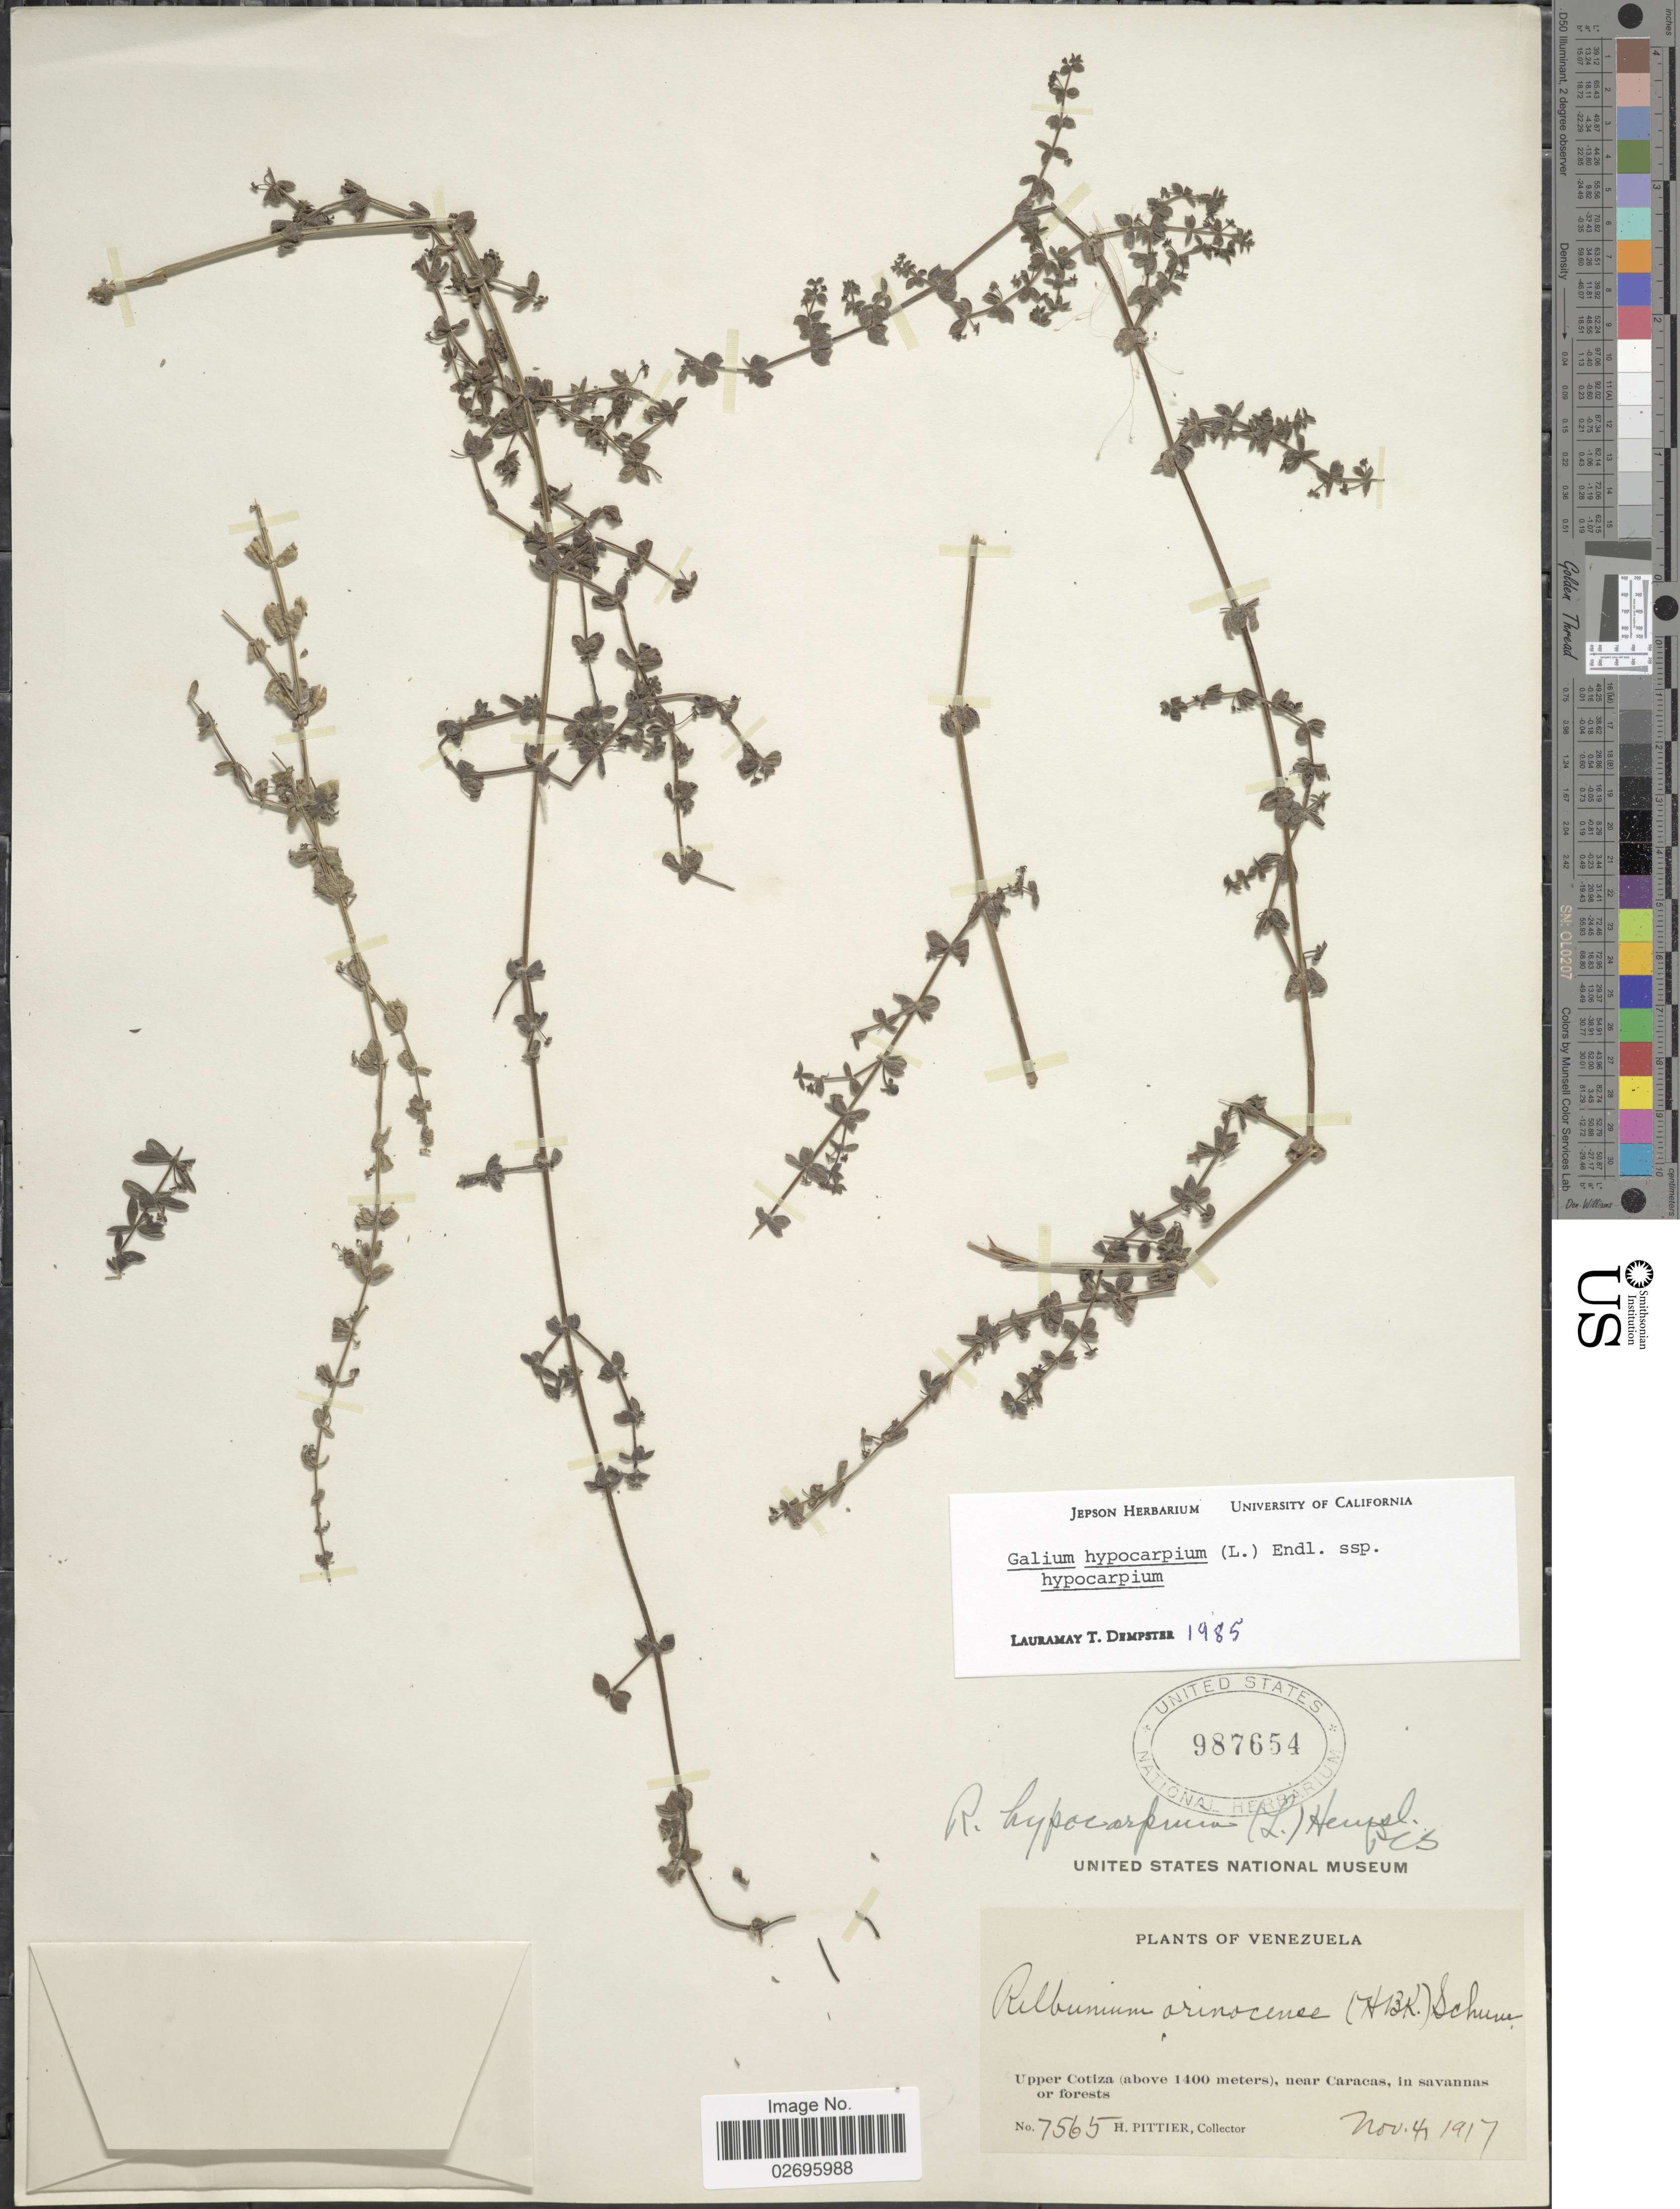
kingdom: Plantae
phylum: Tracheophyta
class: Magnoliopsida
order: Gentianales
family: Rubiaceae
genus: Galium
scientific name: Galium hypocarpium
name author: (L.) Endl. ex Griseb.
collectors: H. F. Pittier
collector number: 7565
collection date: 1917-11-04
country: Venezuela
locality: Upper Cotiza, near Caracas, in savannas or forests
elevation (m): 1400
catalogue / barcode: US 987654